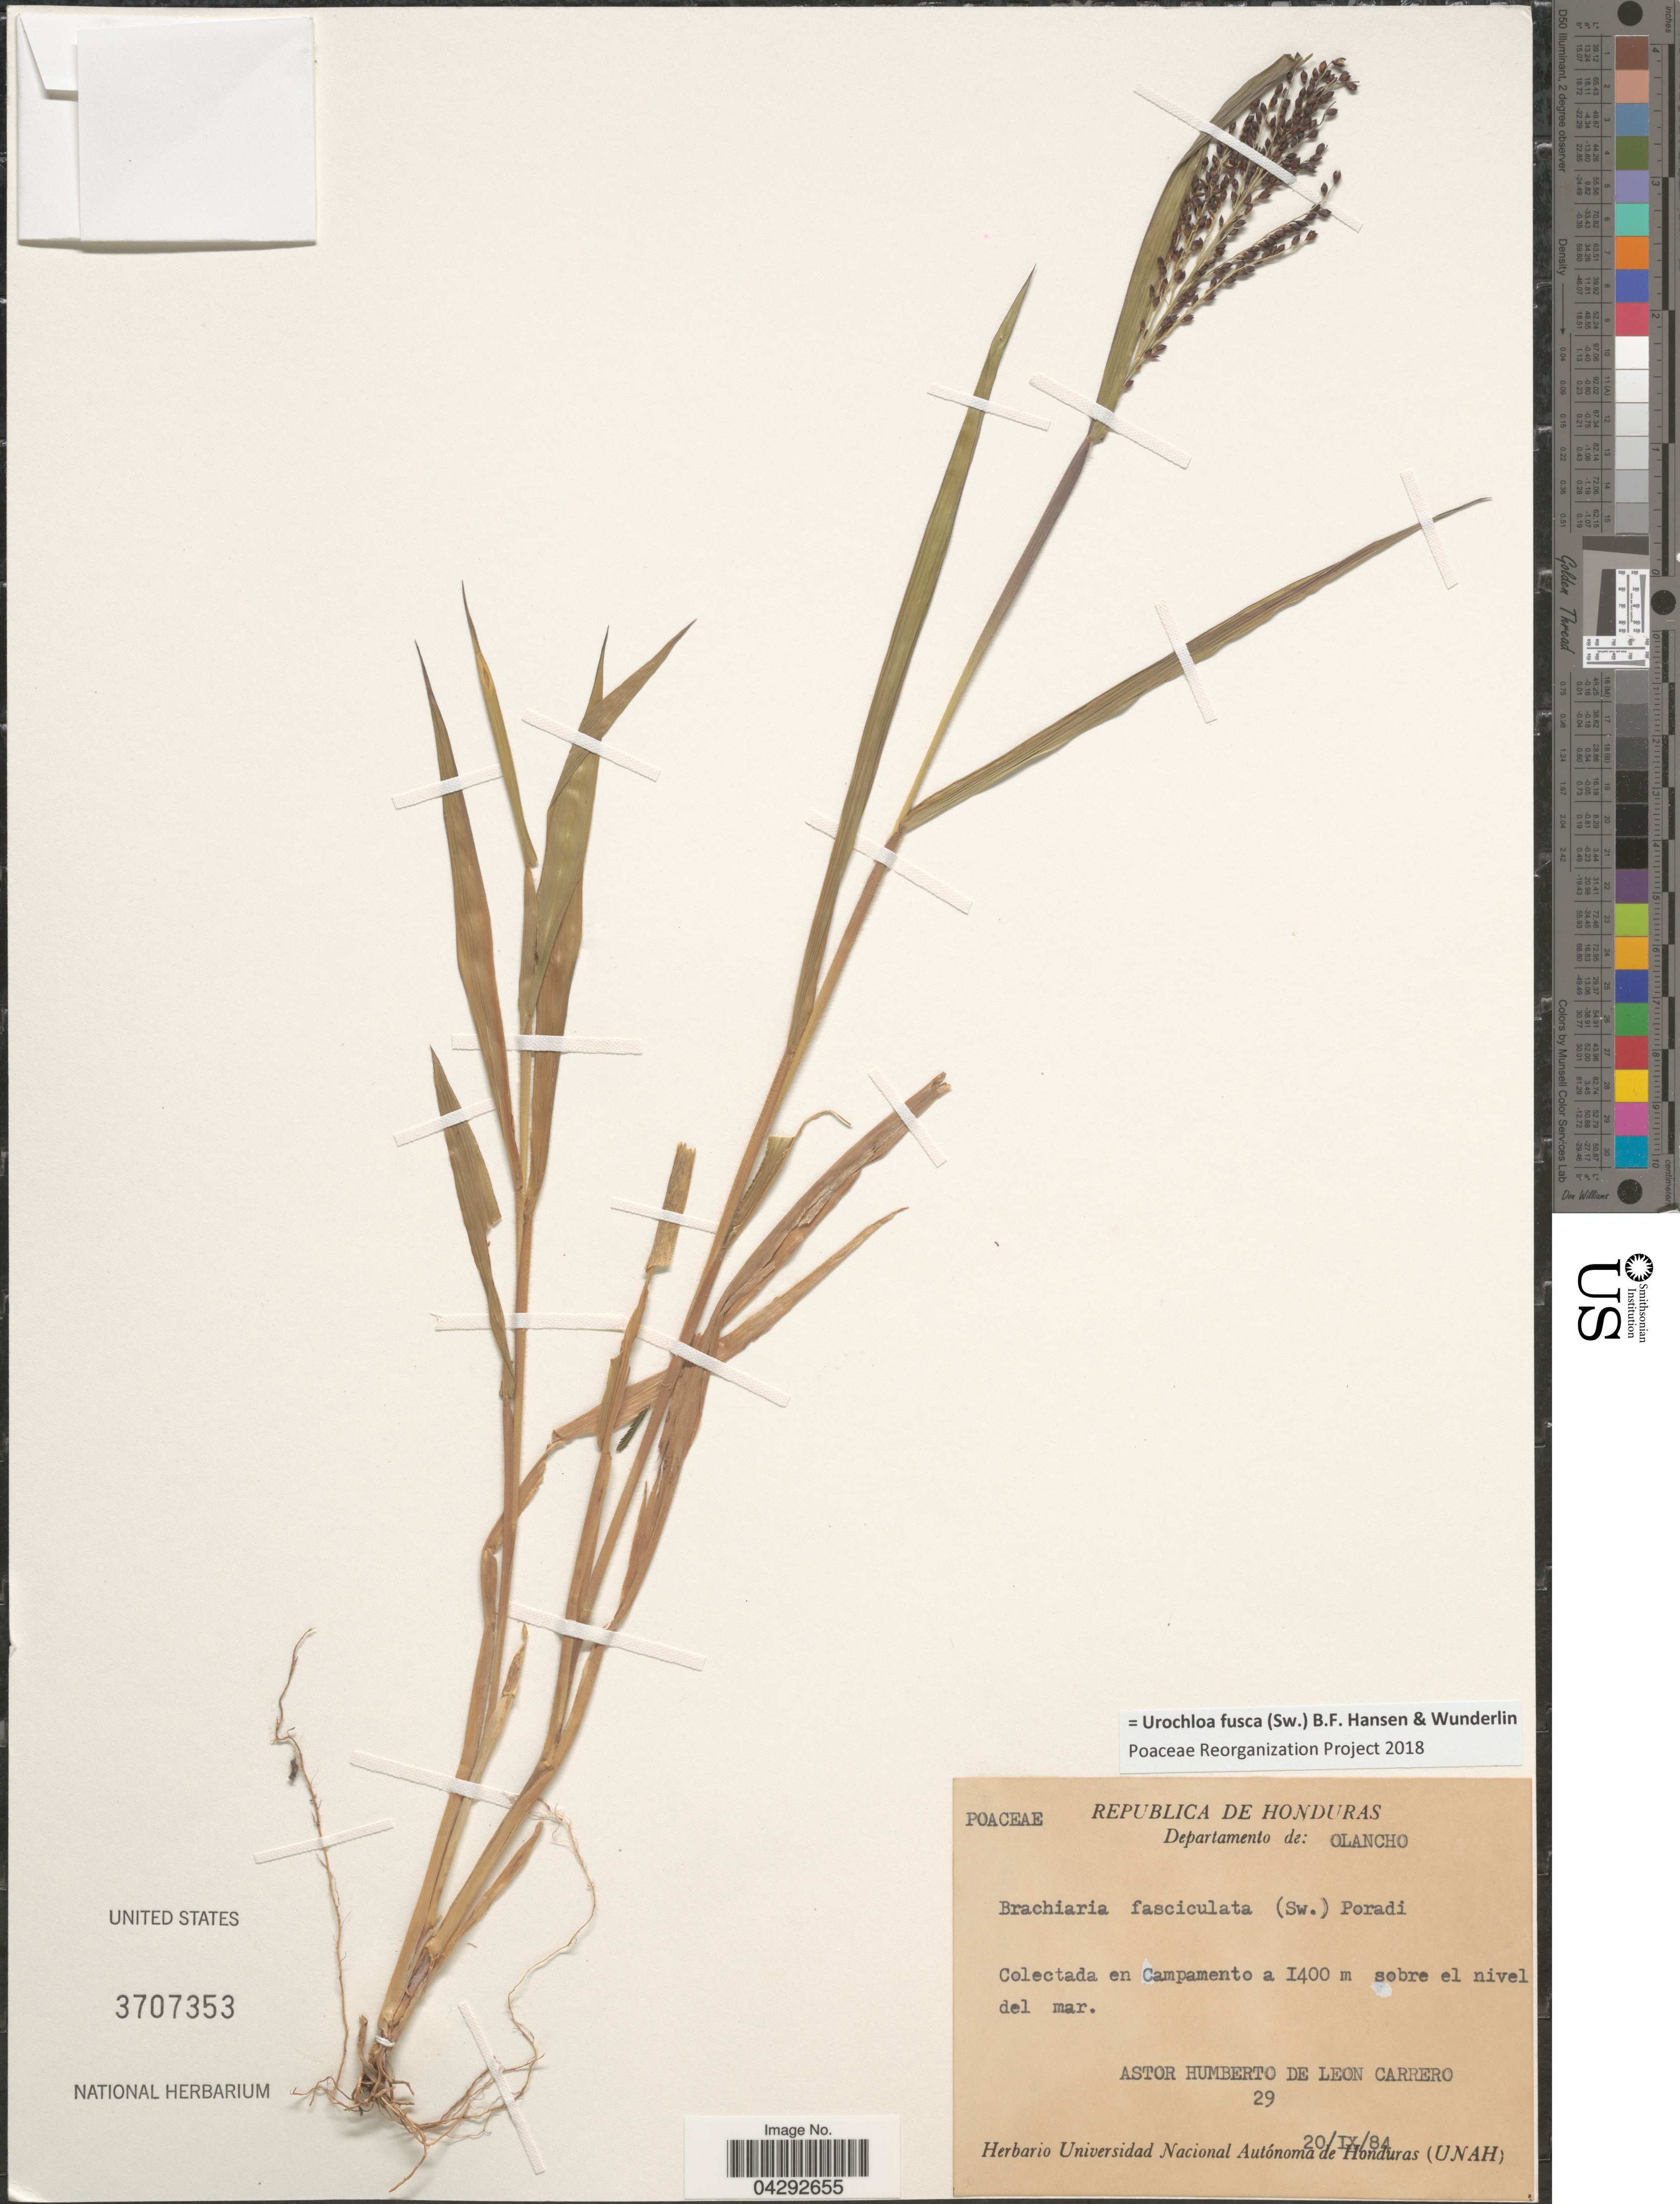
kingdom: Plantae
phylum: Tracheophyta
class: Liliopsida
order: Poales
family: Poaceae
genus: Urochloa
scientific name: Urochloa fusca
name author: (Sw.) B.F. Hansen & Wunderlin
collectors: A. Leon Carrero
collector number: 29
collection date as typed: Transcribed d/m/y: 20/9/84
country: Honduras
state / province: Olancho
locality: Republica de Honduras. Departamento de: Olancho. Colectada en Campamento sobre el nivel del mar.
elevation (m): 1400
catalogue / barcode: US 3707353